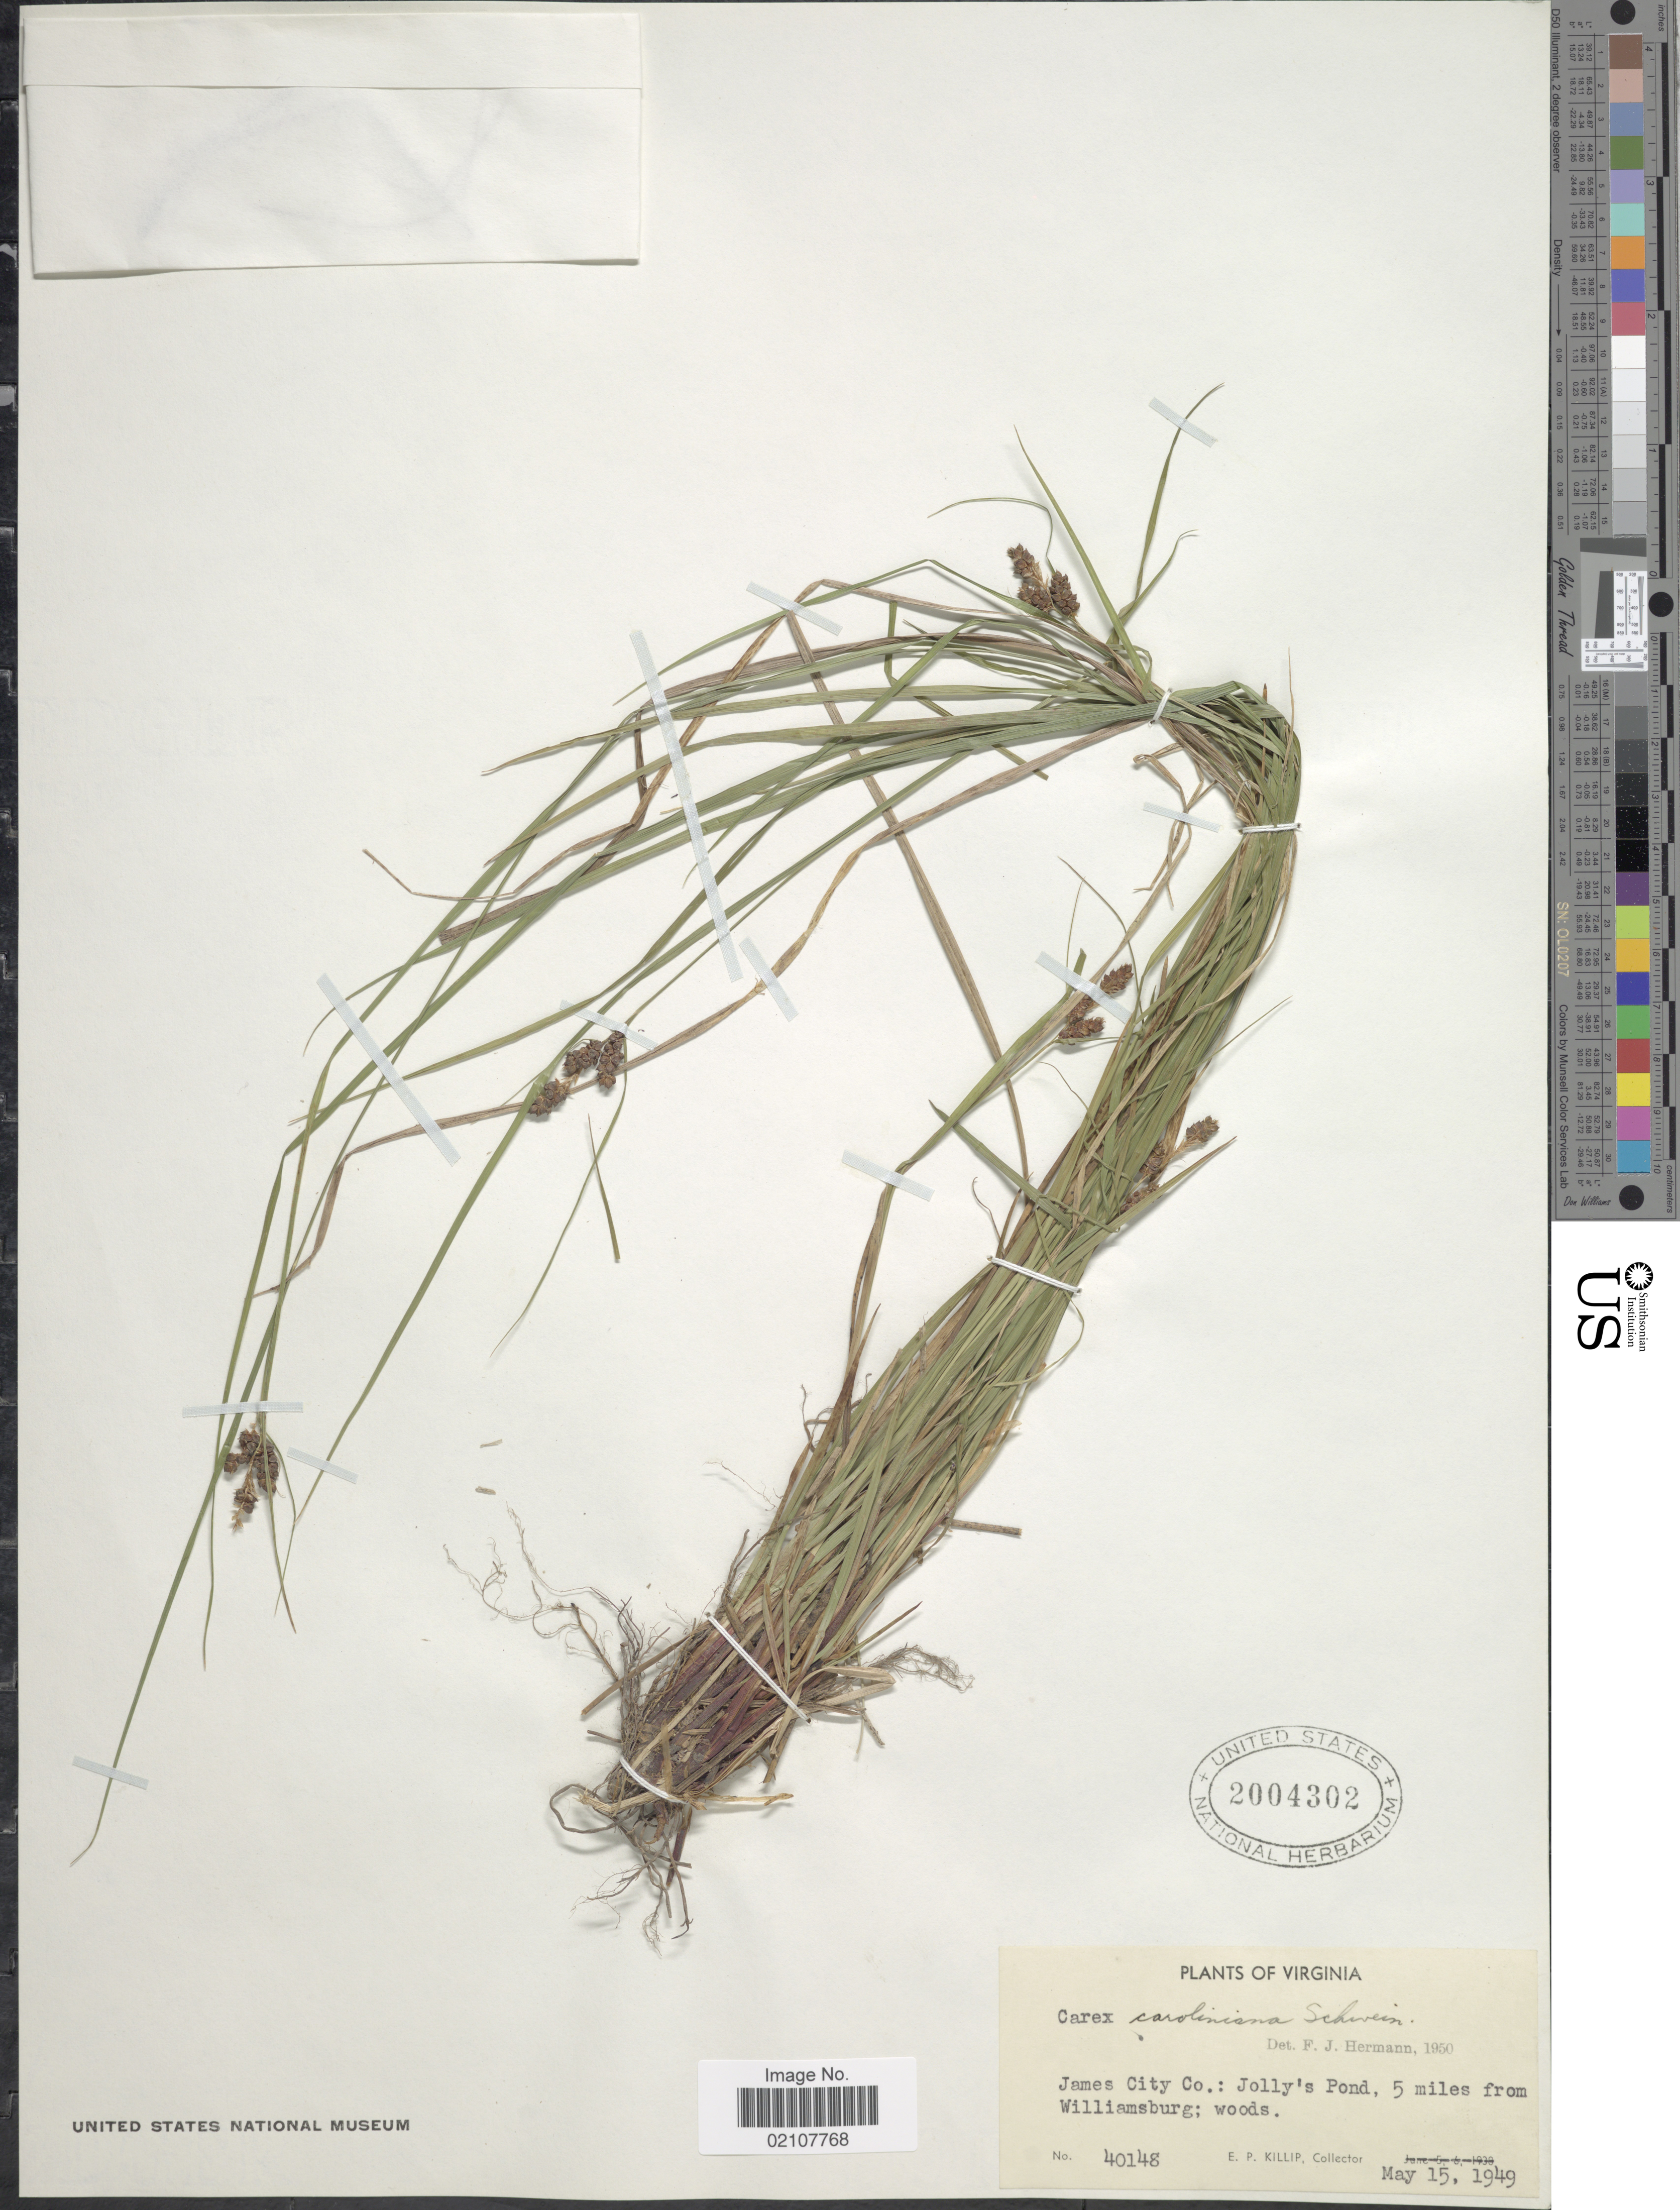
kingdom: Plantae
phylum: Tracheophyta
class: Liliopsida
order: Poales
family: Cyperaceae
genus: Carex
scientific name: Carex caroliniana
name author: Schwein.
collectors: E. P. Killip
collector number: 40148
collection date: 1949-05-15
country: United States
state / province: Virginia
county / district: James City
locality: Jolly's Pond, 5 miles from Williamsburg; woods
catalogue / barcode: US 2004302